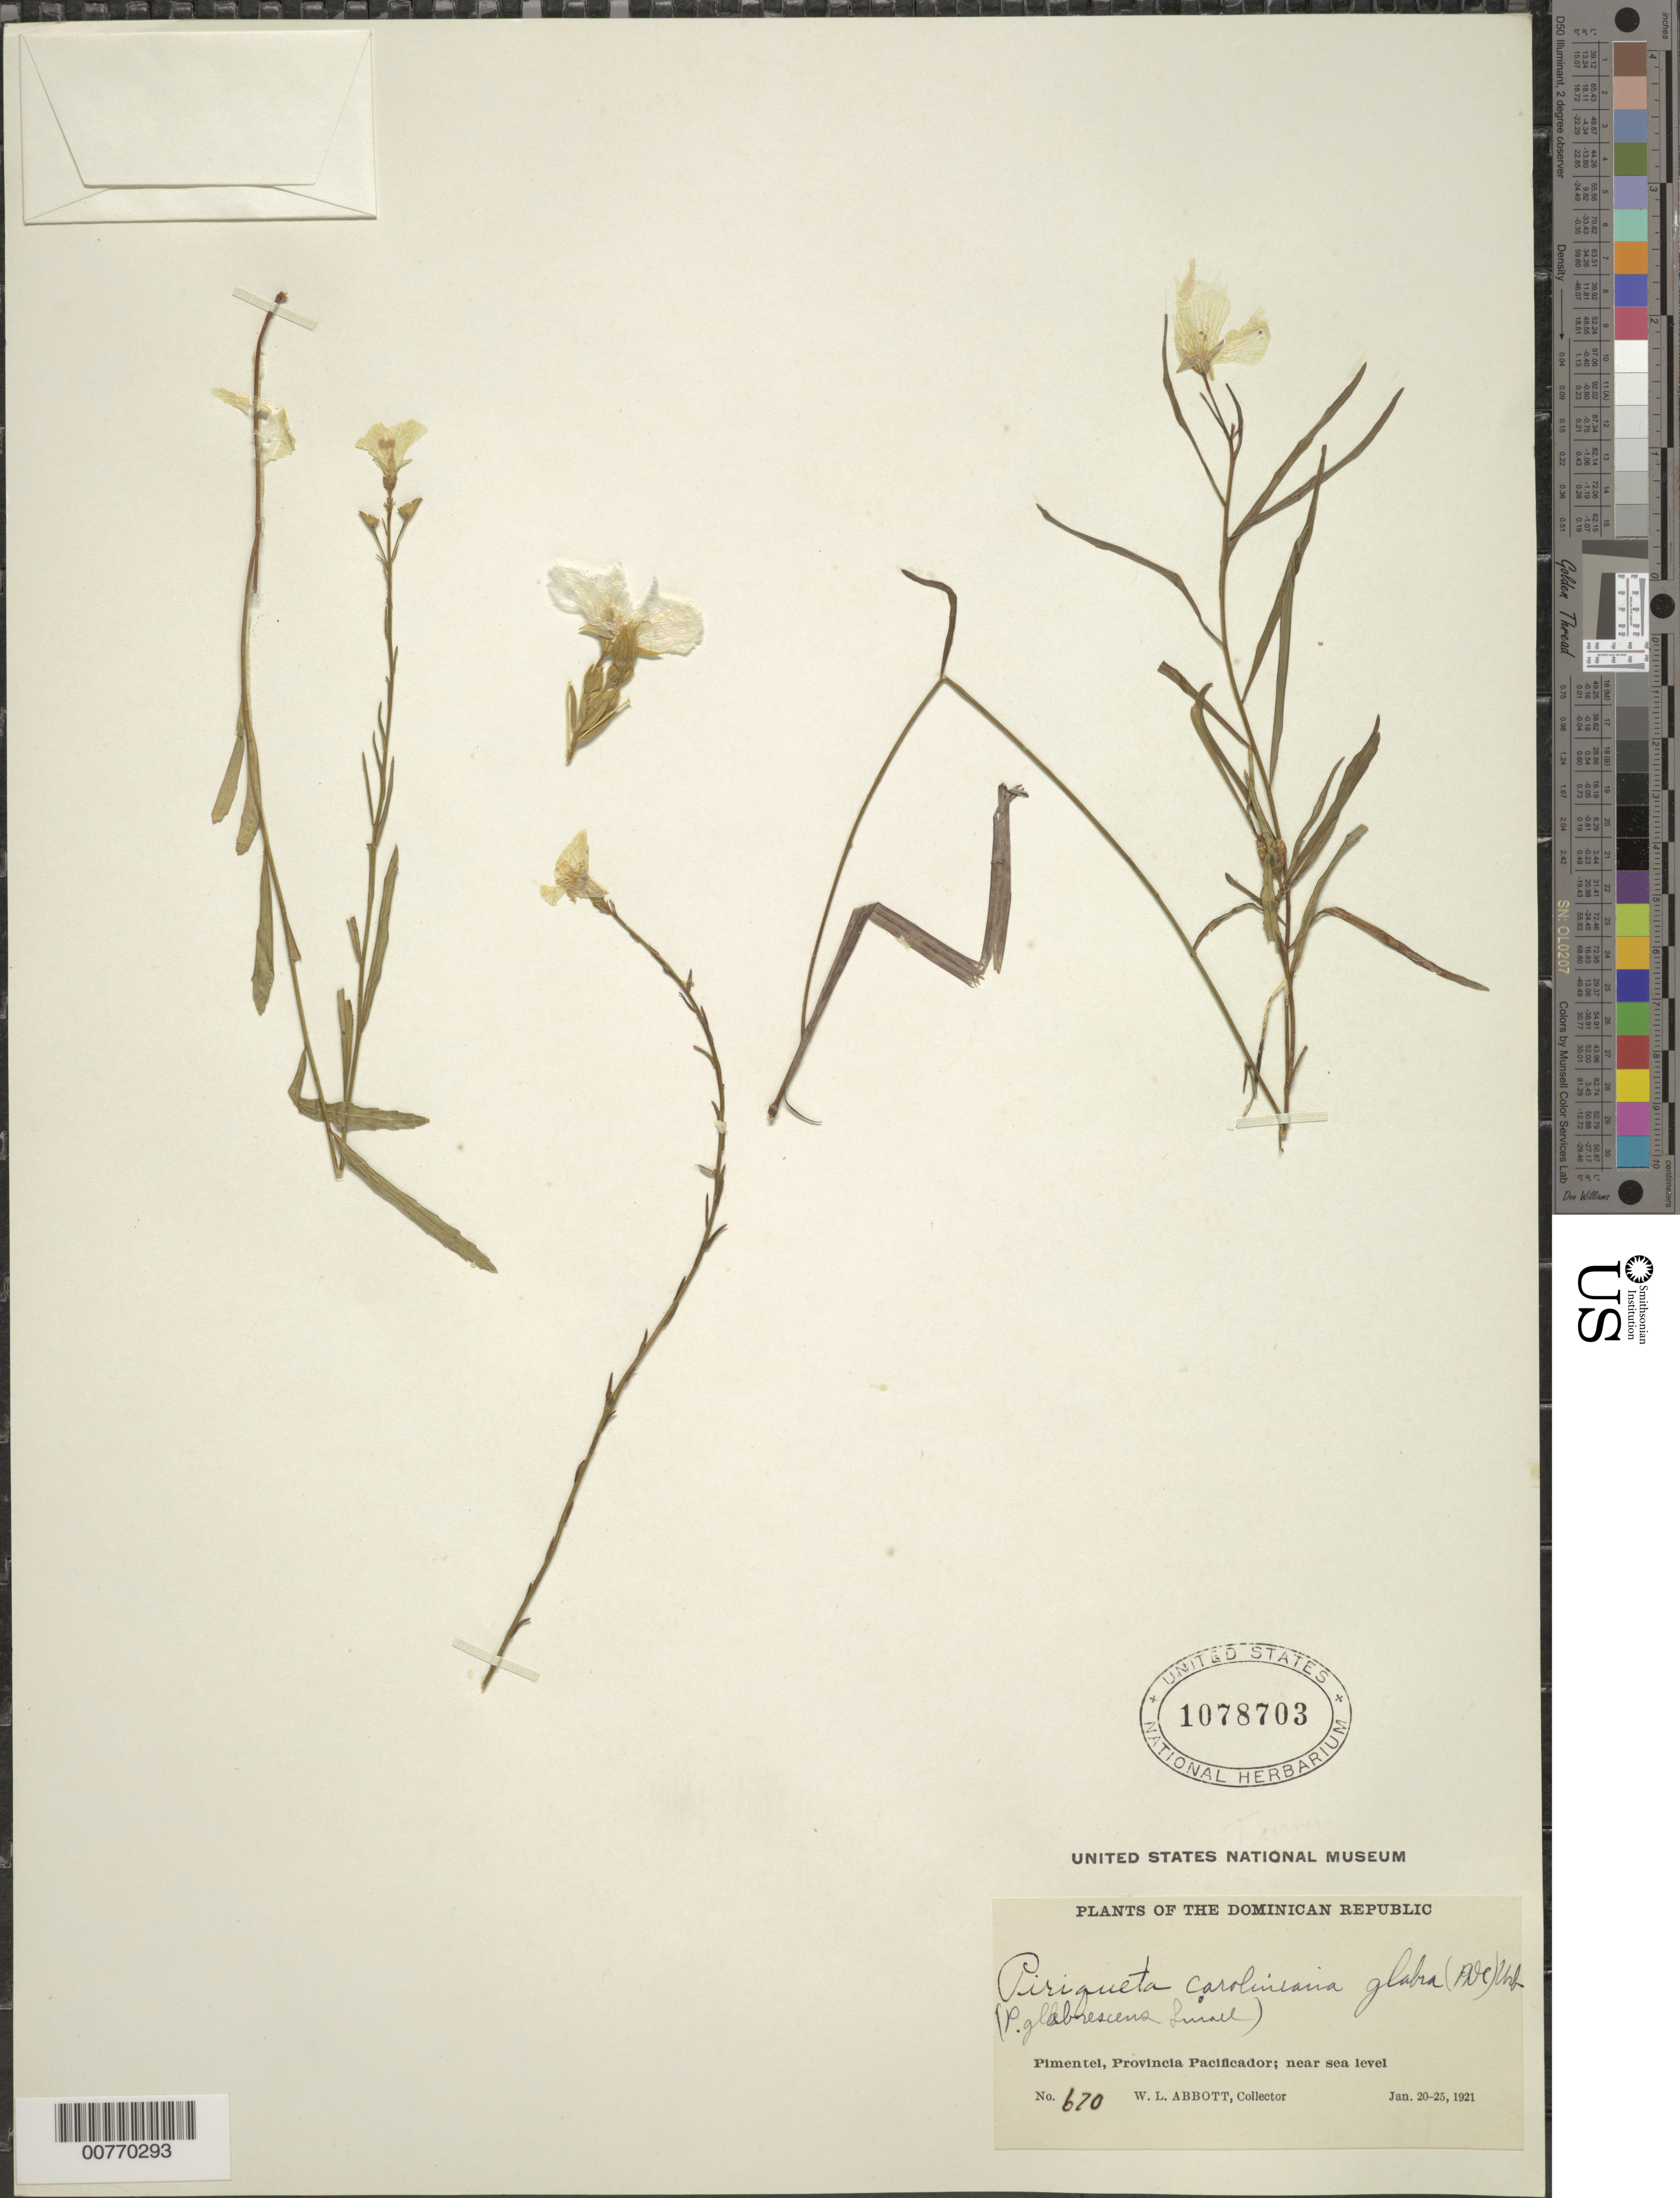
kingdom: Plantae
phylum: Tracheophyta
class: Magnoliopsida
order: Malpighiales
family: Turneraceae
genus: Piriqueta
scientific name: Piriqueta cistoides subsp. caroliniana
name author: (Walter) Arbo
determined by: Arbo, M. M.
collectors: W. L. Abbott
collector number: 670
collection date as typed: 20 Jan 1910 to 25 Jan 1921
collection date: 1910-01-20/1921-01-25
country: Dominican Republic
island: Hispaniola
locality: Pimentel, Pacificador Province?, near sea level.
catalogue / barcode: US 1078703